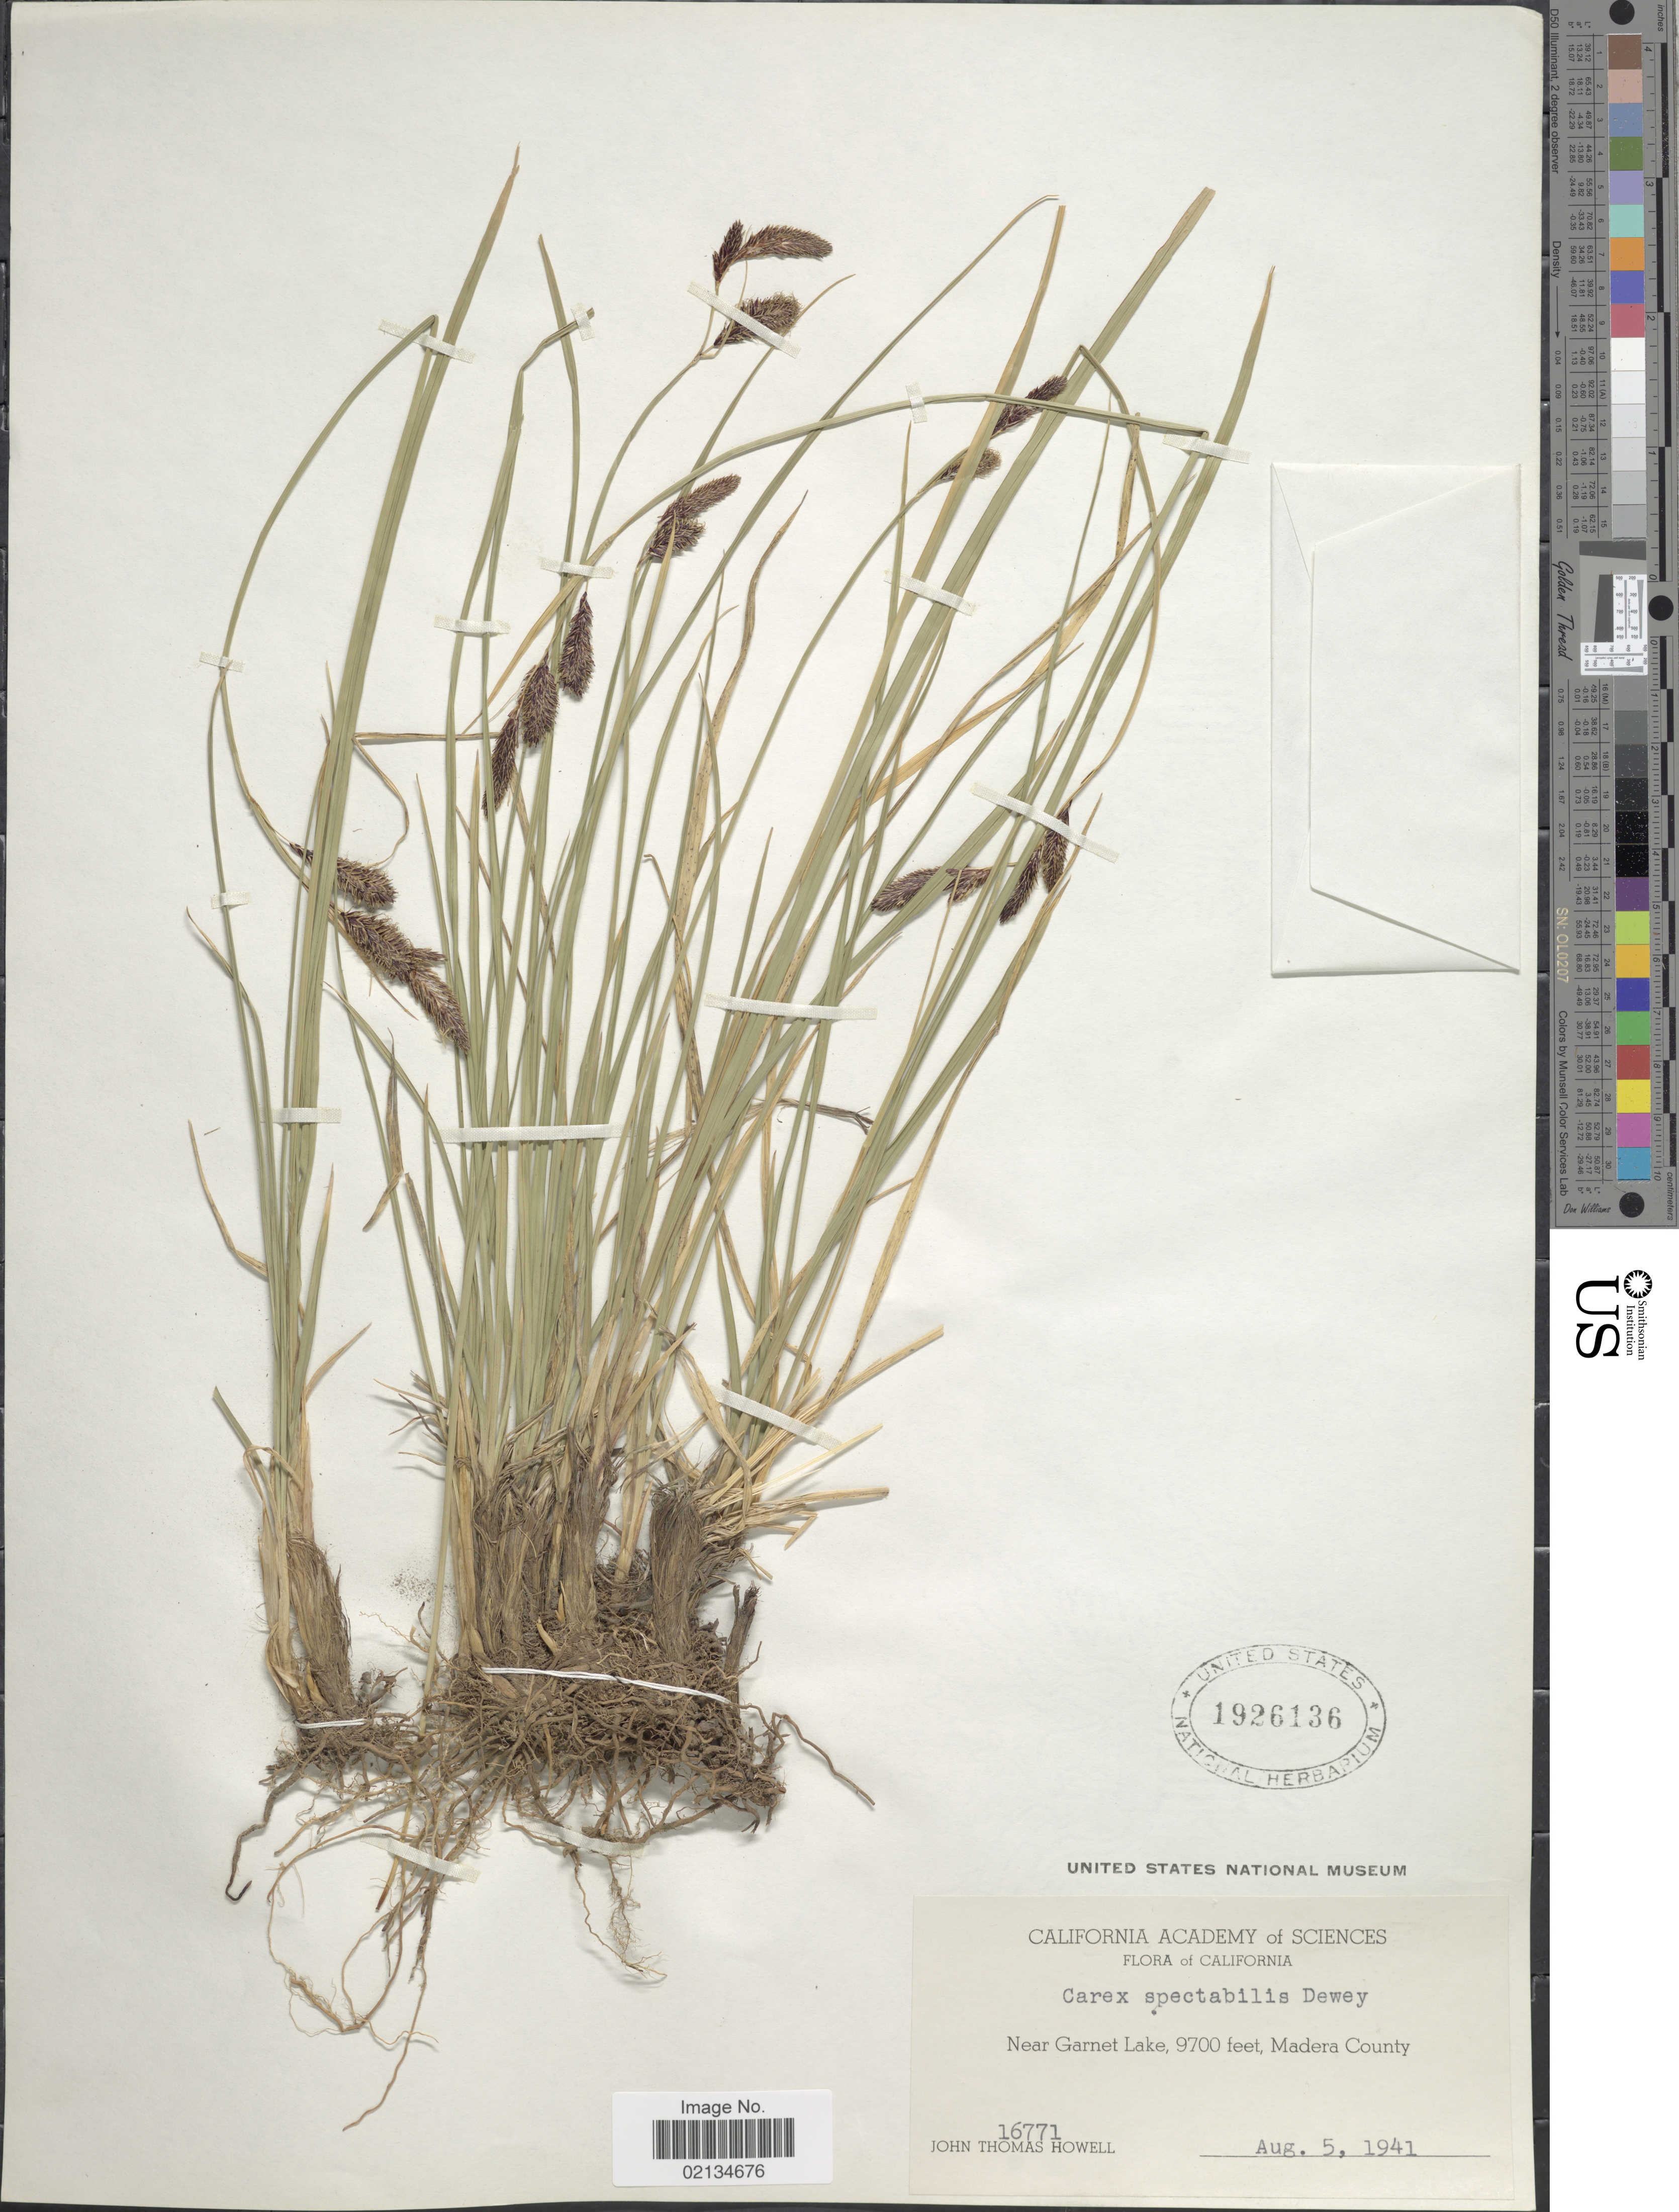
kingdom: Plantae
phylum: Tracheophyta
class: Liliopsida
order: Poales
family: Cyperaceae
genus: Carex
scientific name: Carex spectabilis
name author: Dewey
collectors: J. T. Howell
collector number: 16771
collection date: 1941-08-05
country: United States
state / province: California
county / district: Madera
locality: Near Garnet Lake, Madera County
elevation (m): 2957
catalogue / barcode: US 1926136